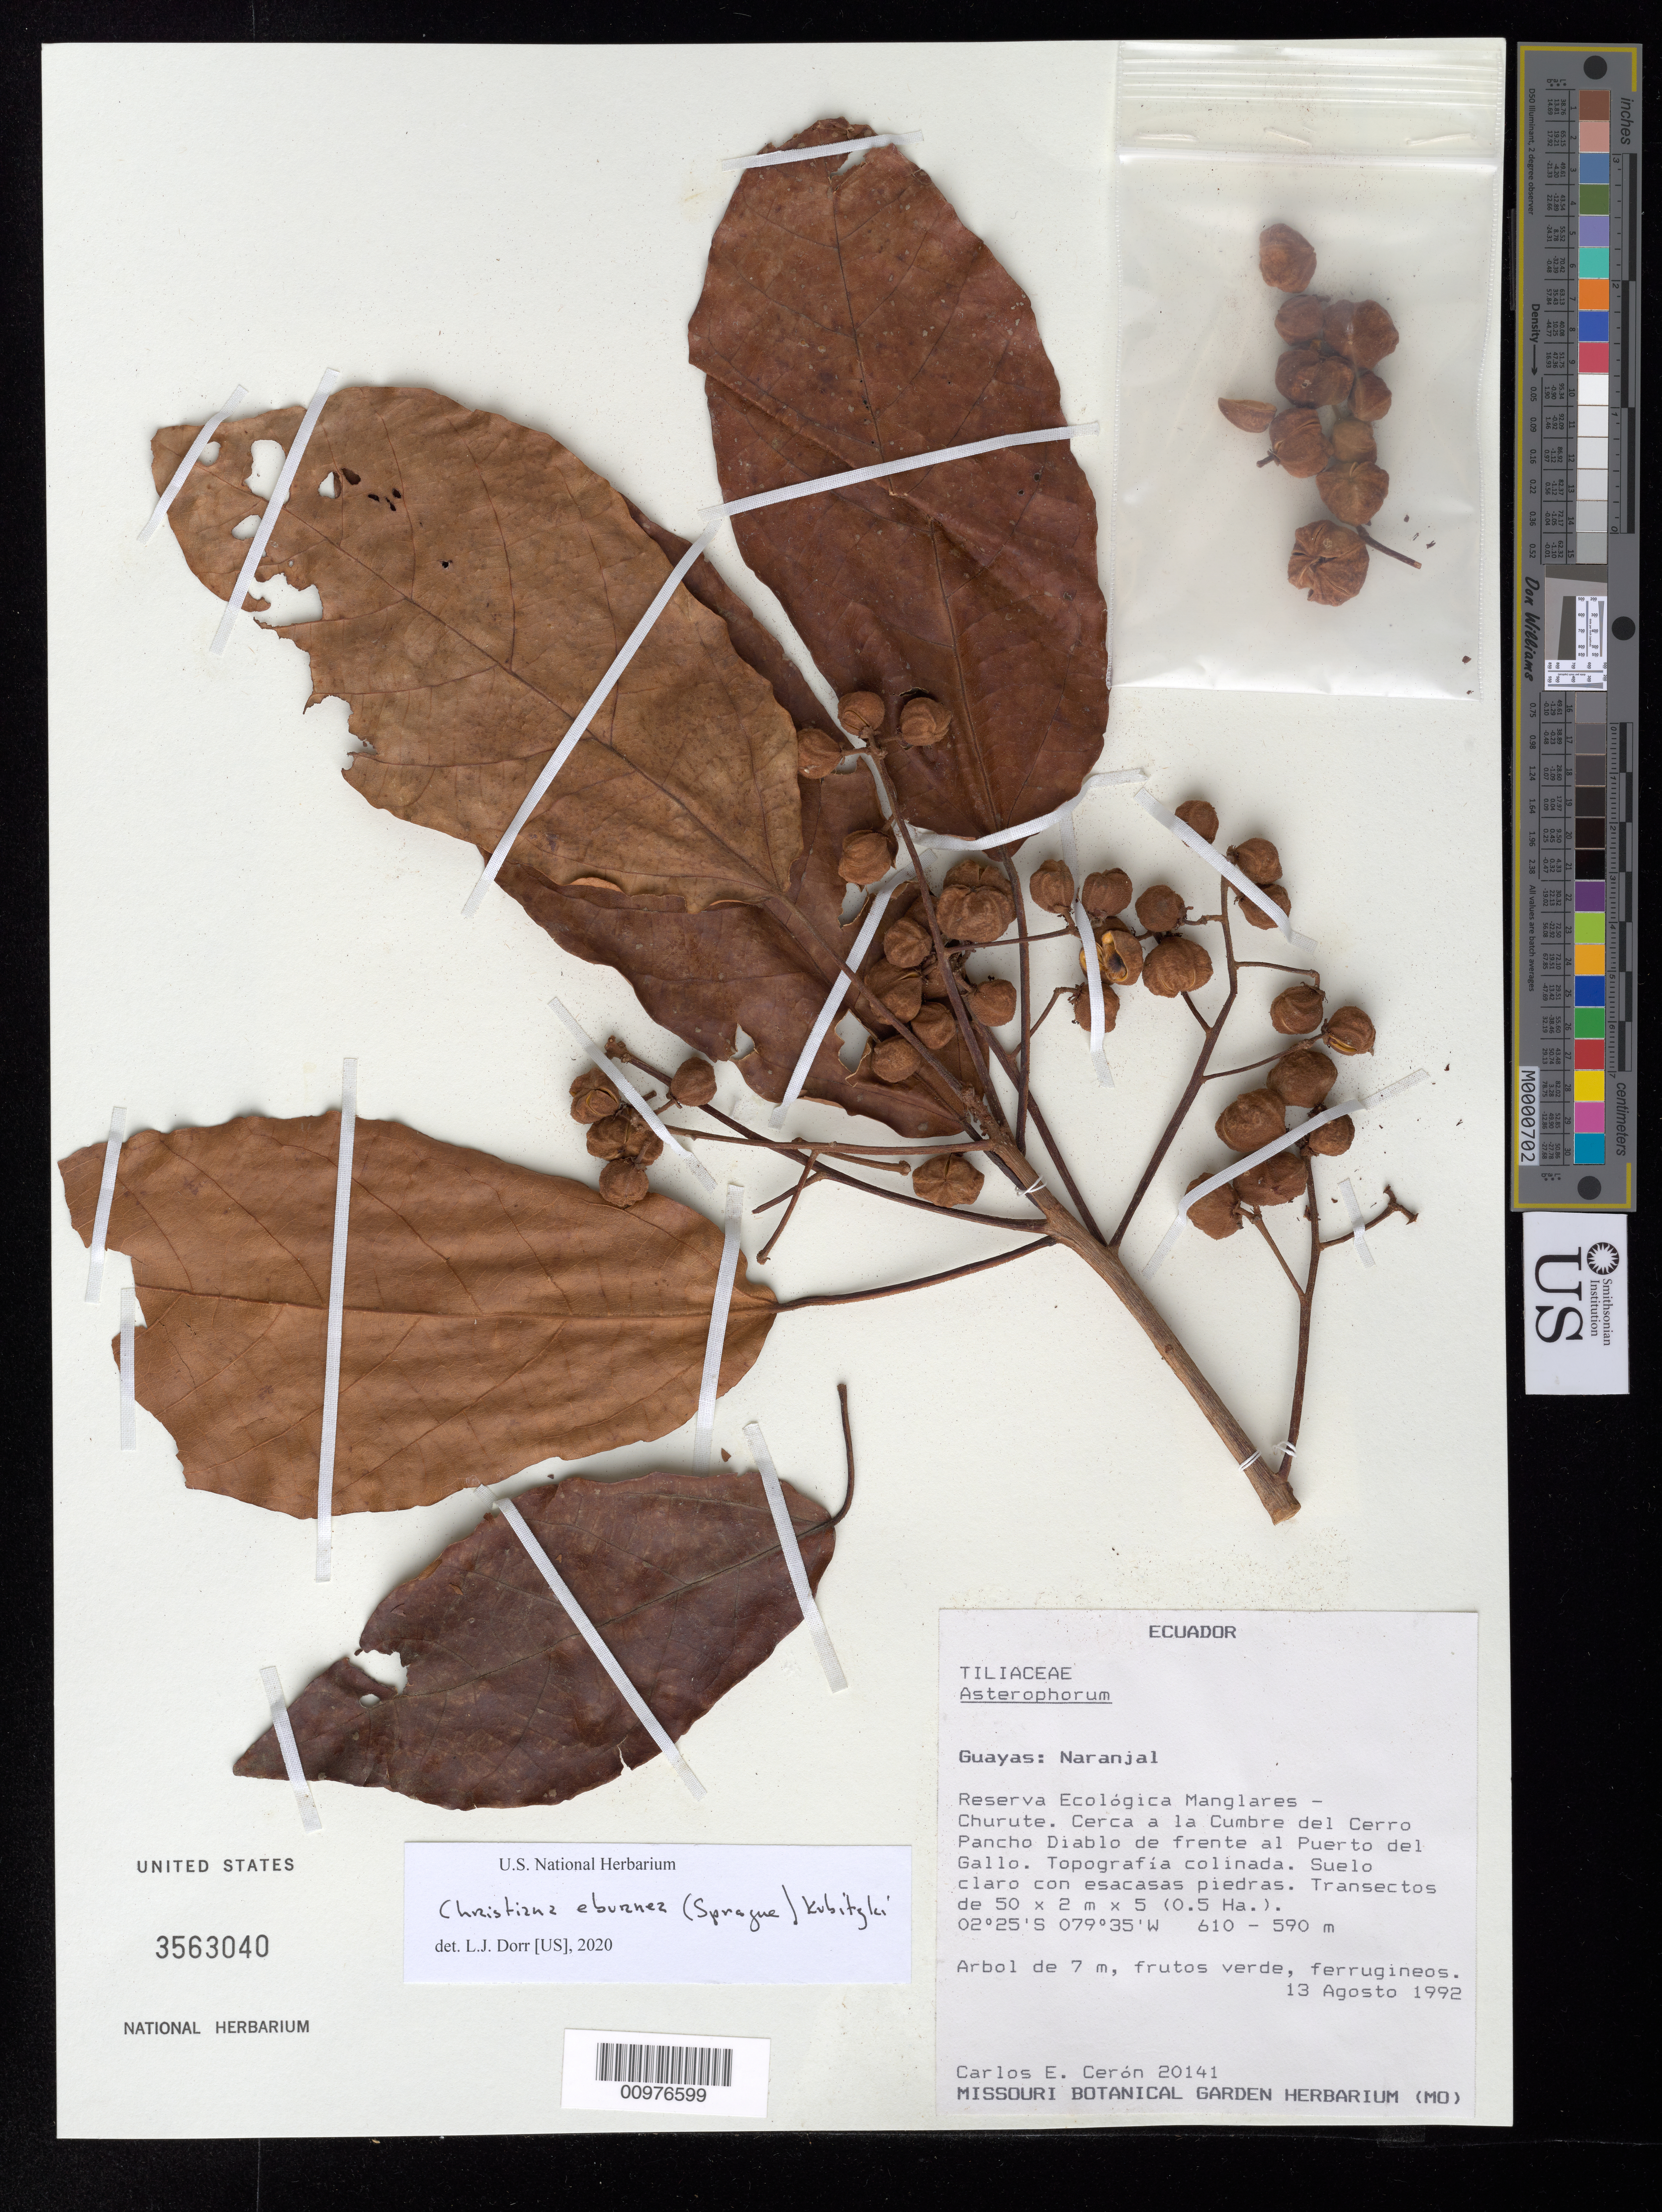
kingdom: Plantae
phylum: Tracheophyta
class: Magnoliopsida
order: Malvales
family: Malvaceae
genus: Christiana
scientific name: Christiana eburnea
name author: (Sprague) Kubitzki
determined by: Dorr, L. J., (BOT), Smithsonian Institution - National Museum of Natural History (UNITED STATES)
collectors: C. E. Cerón M.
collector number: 20141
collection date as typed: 13 Aug 1992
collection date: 1992-08-13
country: Ecuador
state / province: Guayas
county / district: Naranjal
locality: Reserva Ecológica Manglares-Churute. Cerca a la Cumbre del Cerro Pancho Diablo de frente al Puerto del Gallo.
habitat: Topografía colinada.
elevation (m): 610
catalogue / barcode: US 3563040